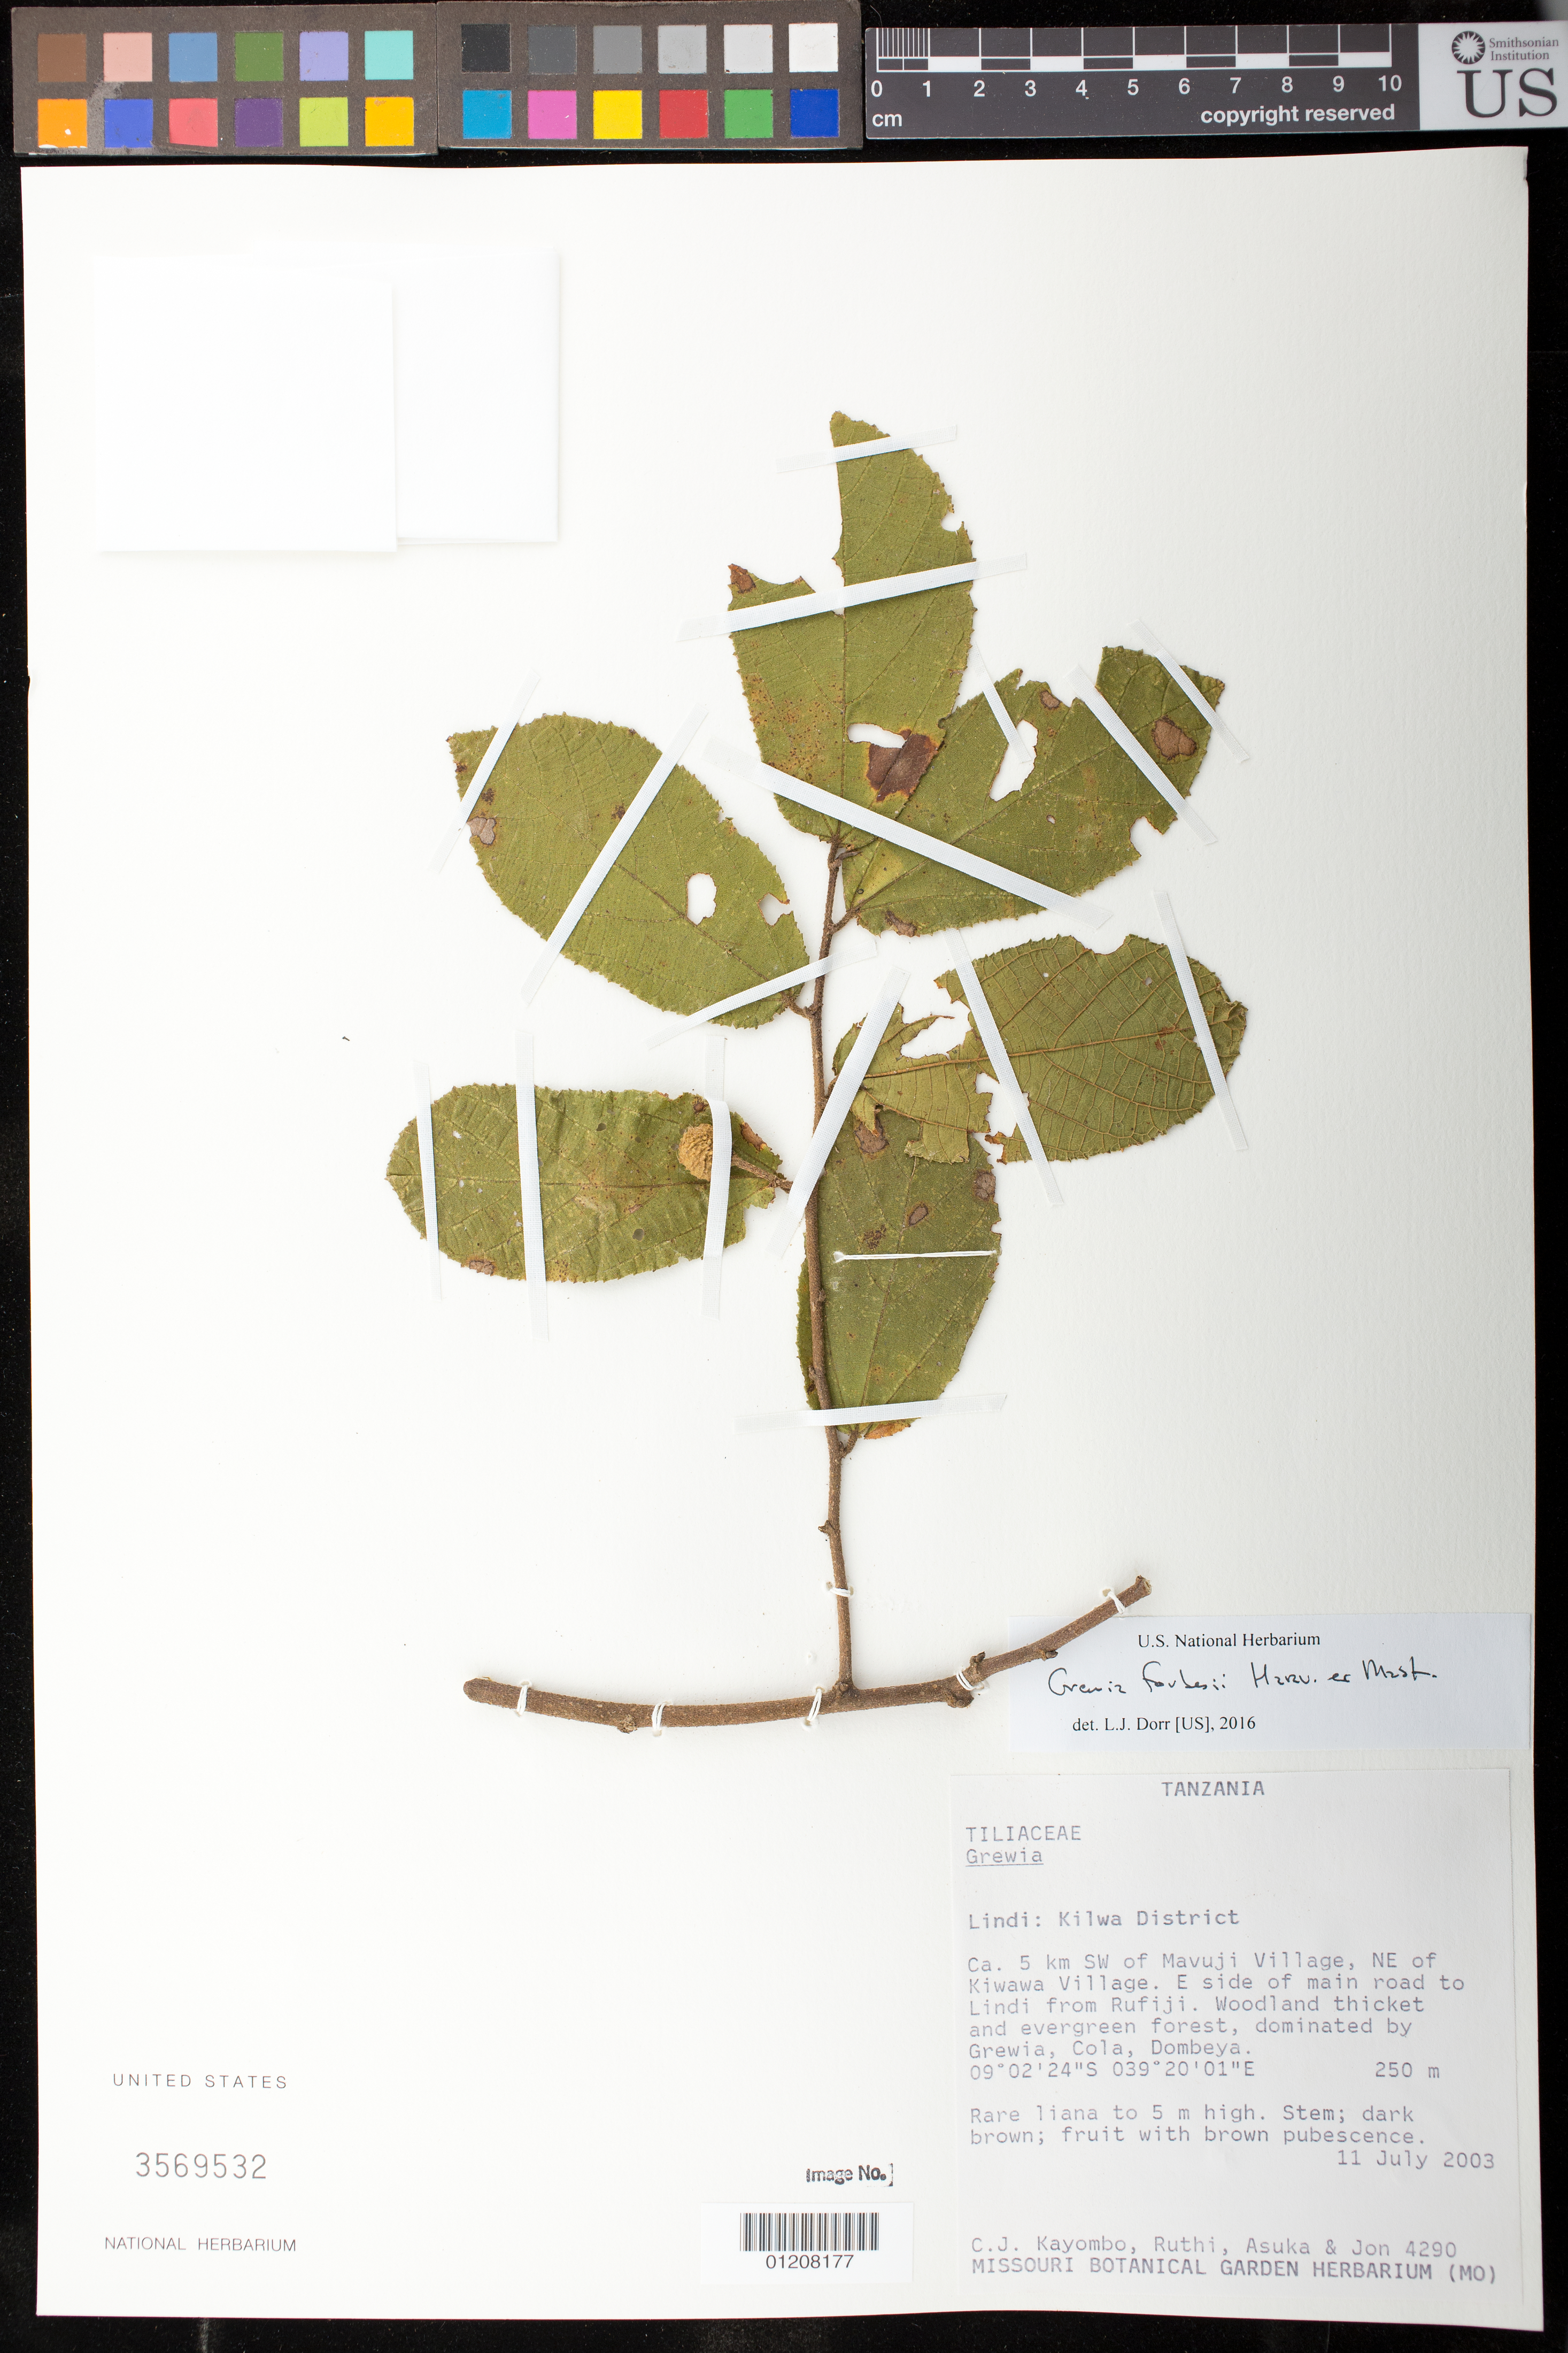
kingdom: Plantae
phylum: Tracheophyta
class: Magnoliopsida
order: Malvales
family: Malvaceae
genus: Grewia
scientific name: Grewia forbesii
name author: Harv. ex Mast.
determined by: Dorr, L. J., (BOT), Smithsonian Institution - National Museum of Natural History (UNITED STATES)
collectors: Ruthi, S. Asuka & P. Jon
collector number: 4290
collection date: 2003-07-11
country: Tanzania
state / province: Lindi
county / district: Kilwa District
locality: Ca. 5 km SW of Mavuji Village, NE of Kiwawa Village. E side of main road to Lindi from Rufiji. Woodland thicket and evergreen forest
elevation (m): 250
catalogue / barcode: US 3569532